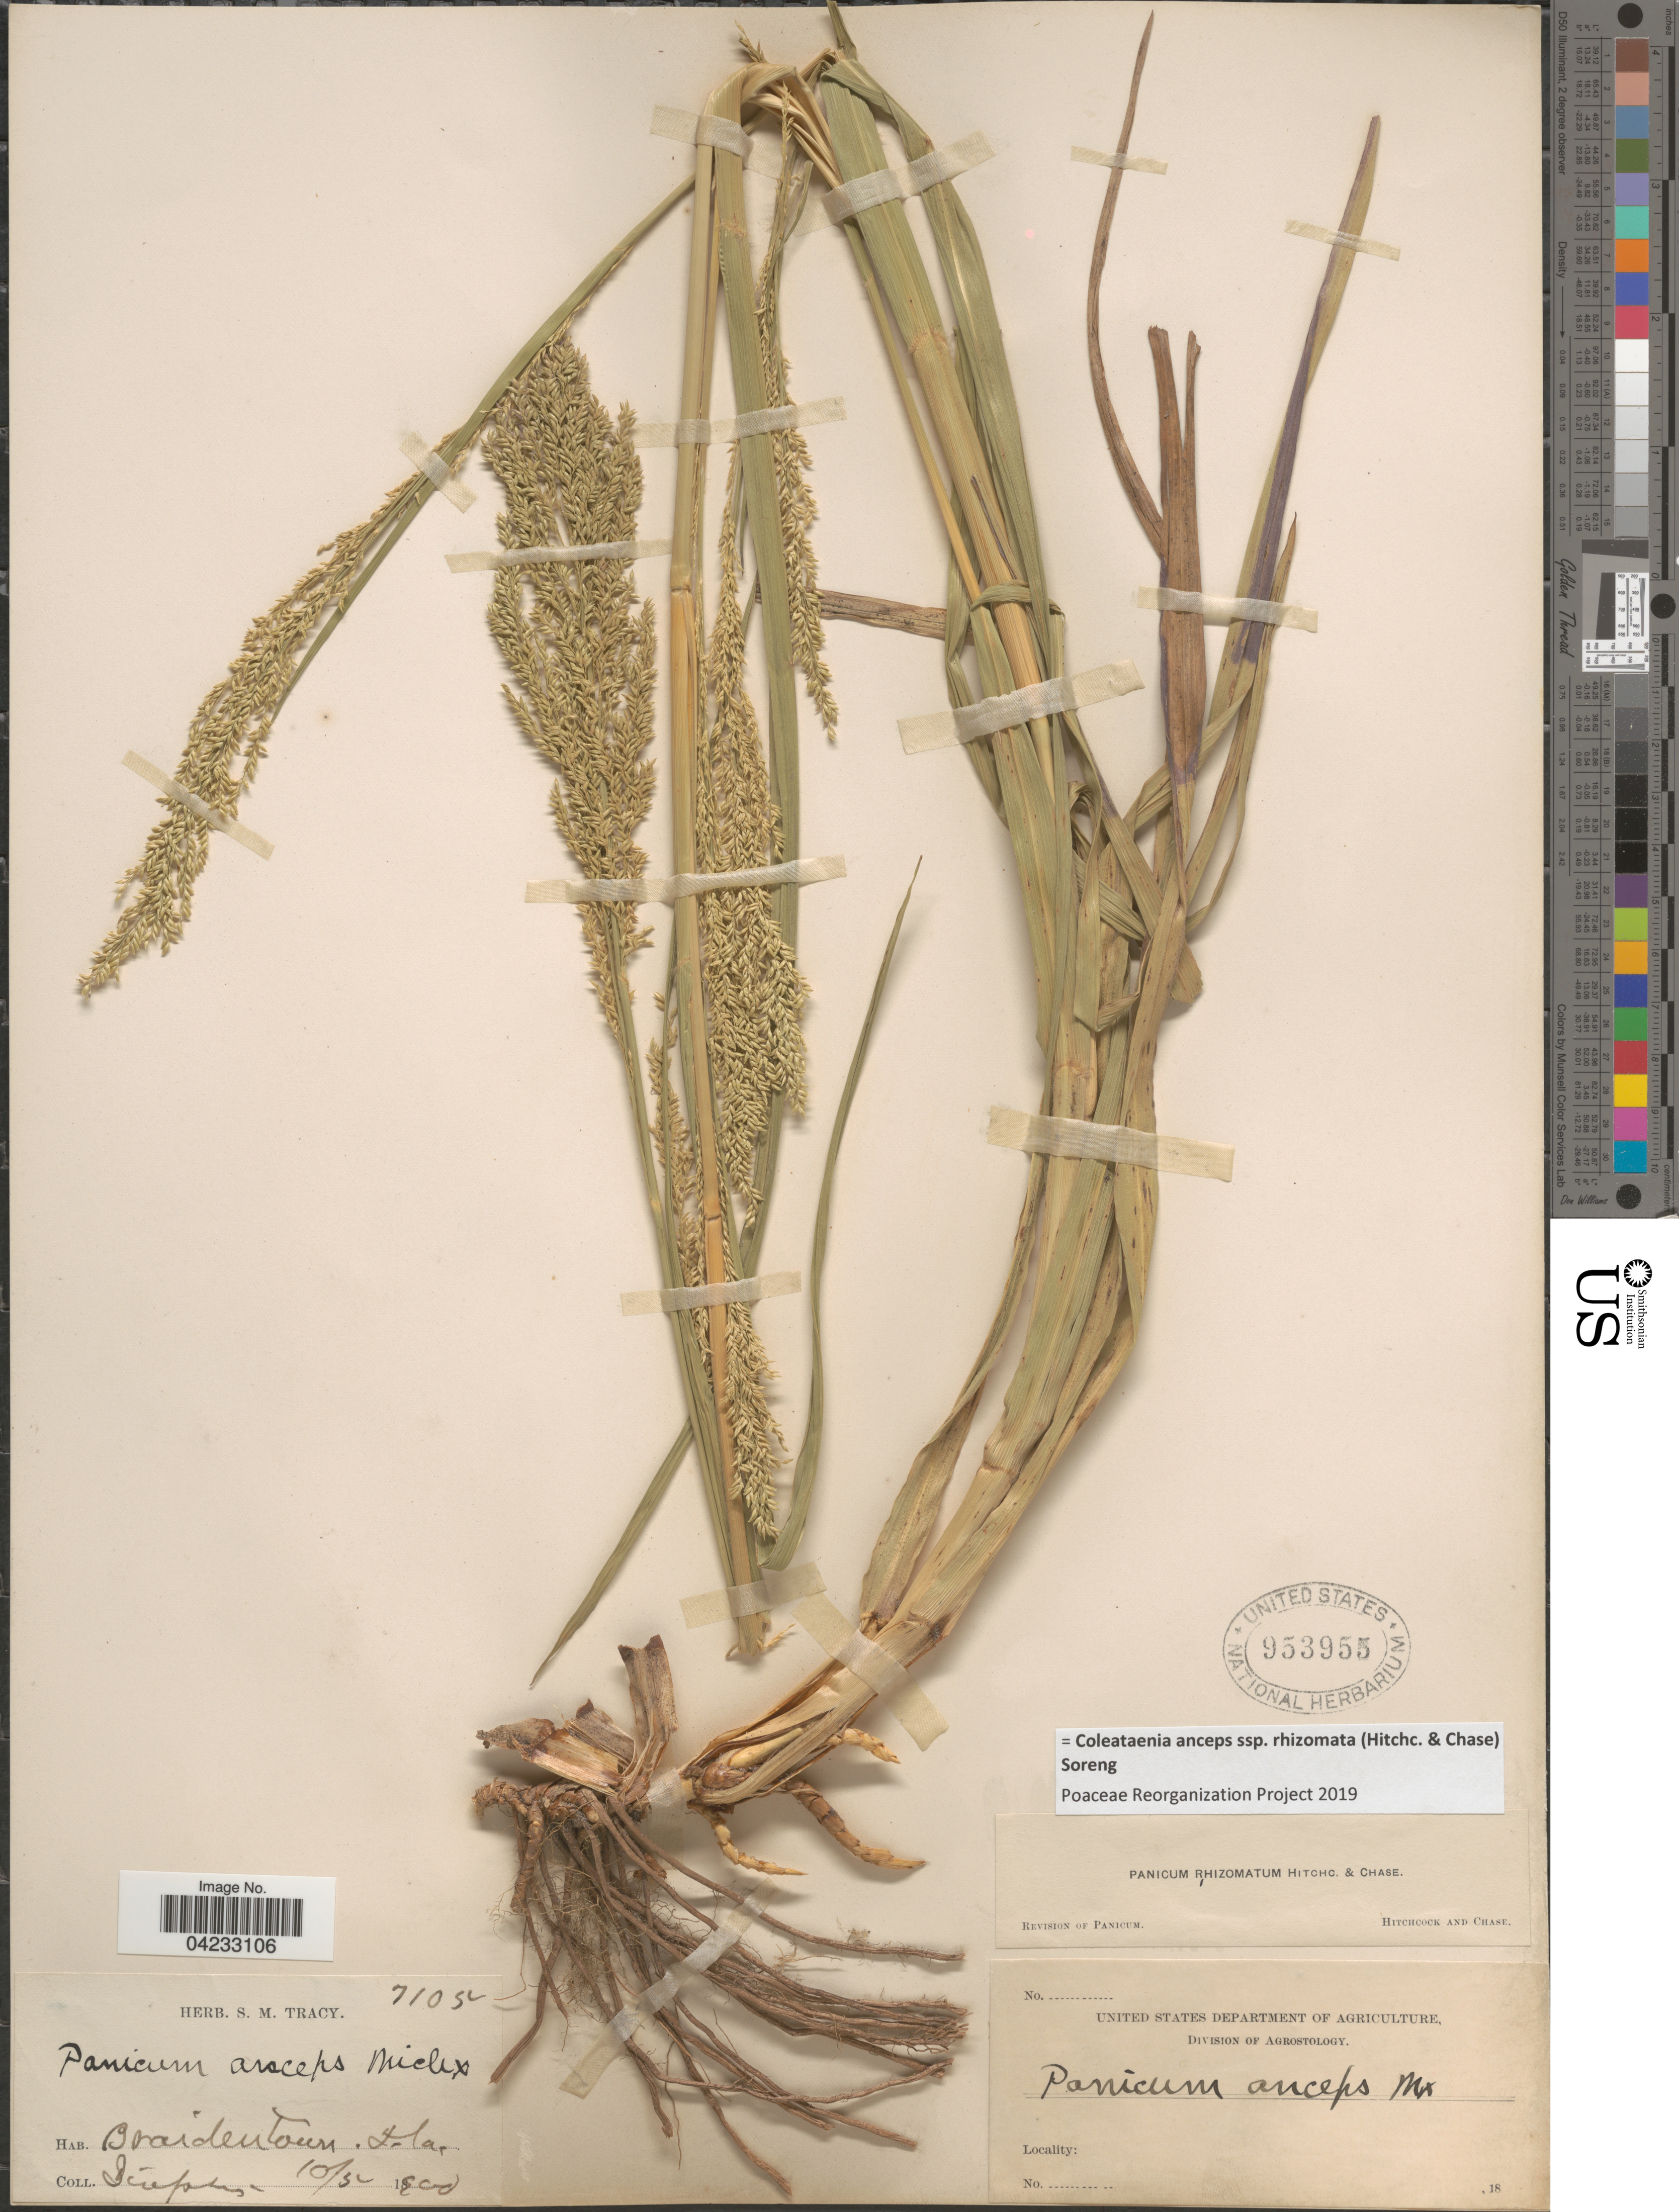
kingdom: Plantae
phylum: Tracheophyta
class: Liliopsida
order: Poales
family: Poaceae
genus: Coleataenia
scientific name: Coleataenia anceps subsp. rhizomata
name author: (Hitchc. & Chase) Soreng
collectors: J. H. Simpson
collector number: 7105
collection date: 1900-10-05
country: United States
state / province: Florida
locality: Braidentown.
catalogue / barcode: US 953955